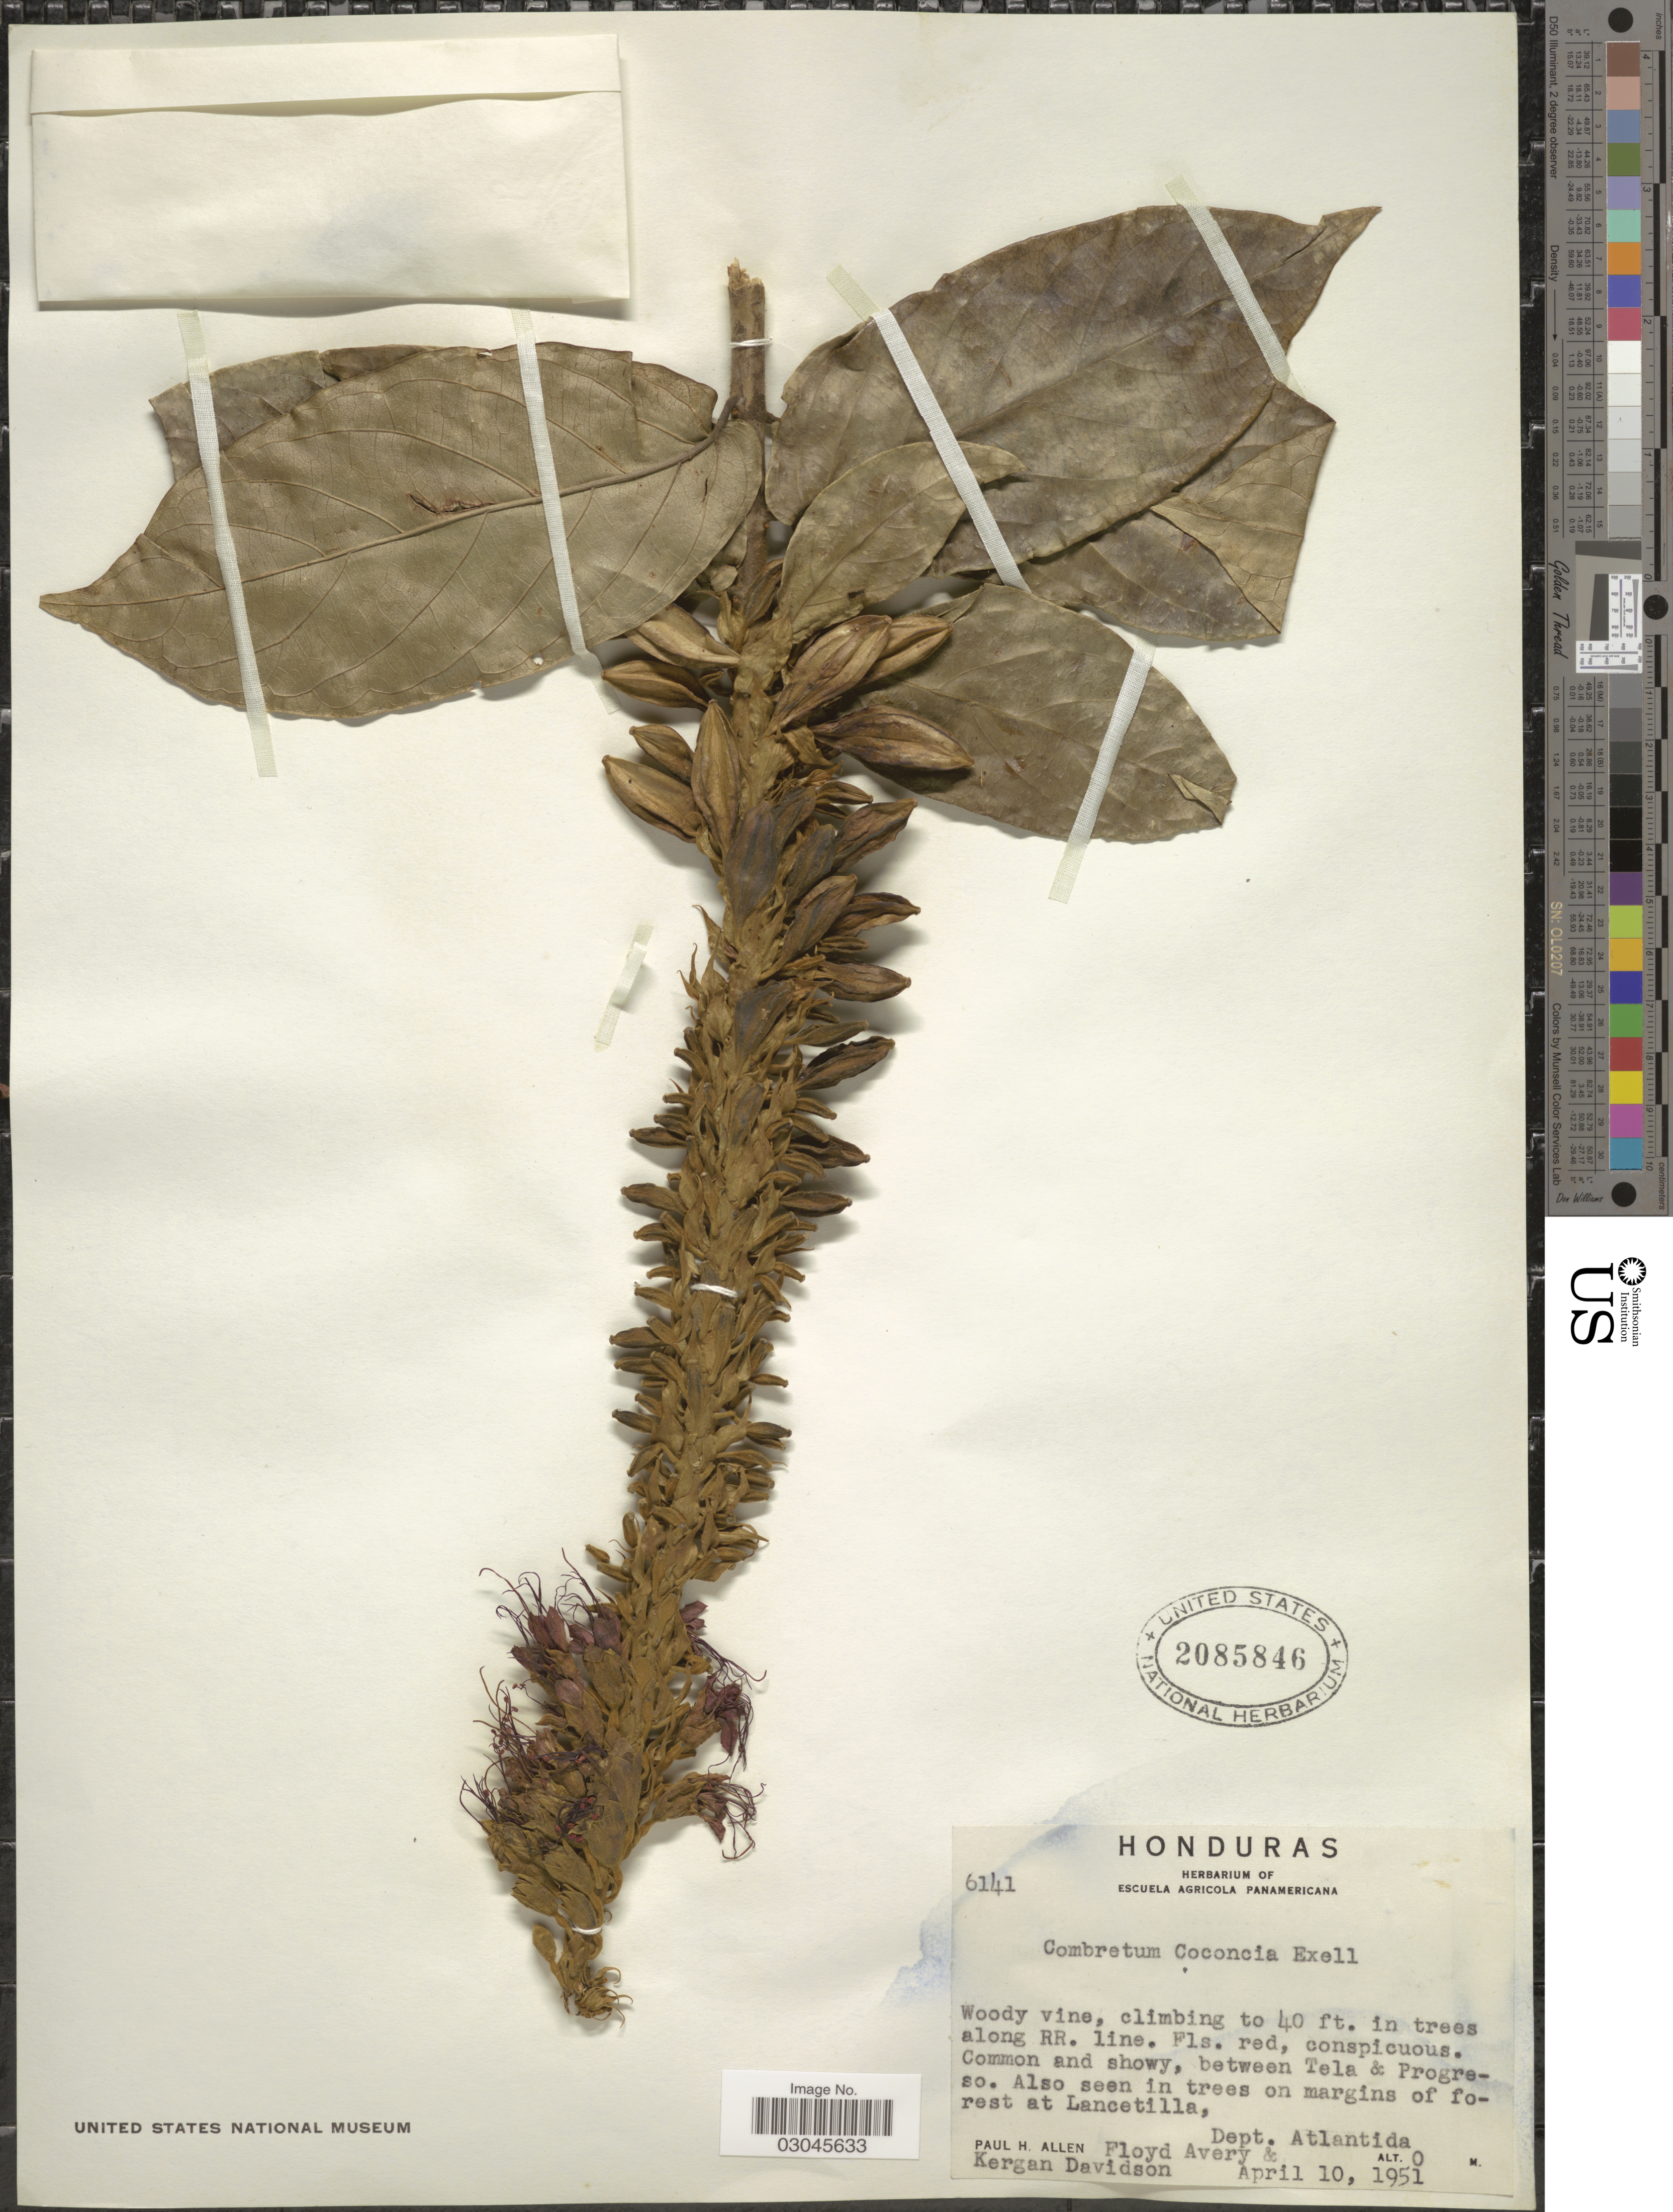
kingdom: Plantae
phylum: Tracheophyta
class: Magnoliopsida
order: Myrtales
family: Combretaceae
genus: Combretum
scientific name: Combretum cacoucia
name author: Exell ex Sandwith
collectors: P. H. Allen, F. Avery & K. Davidson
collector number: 6141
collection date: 1951-04-10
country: Honduras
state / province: Atlántida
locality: Between Tela & Progreso. Dept. Atlantida.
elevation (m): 0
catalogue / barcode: US 2085846